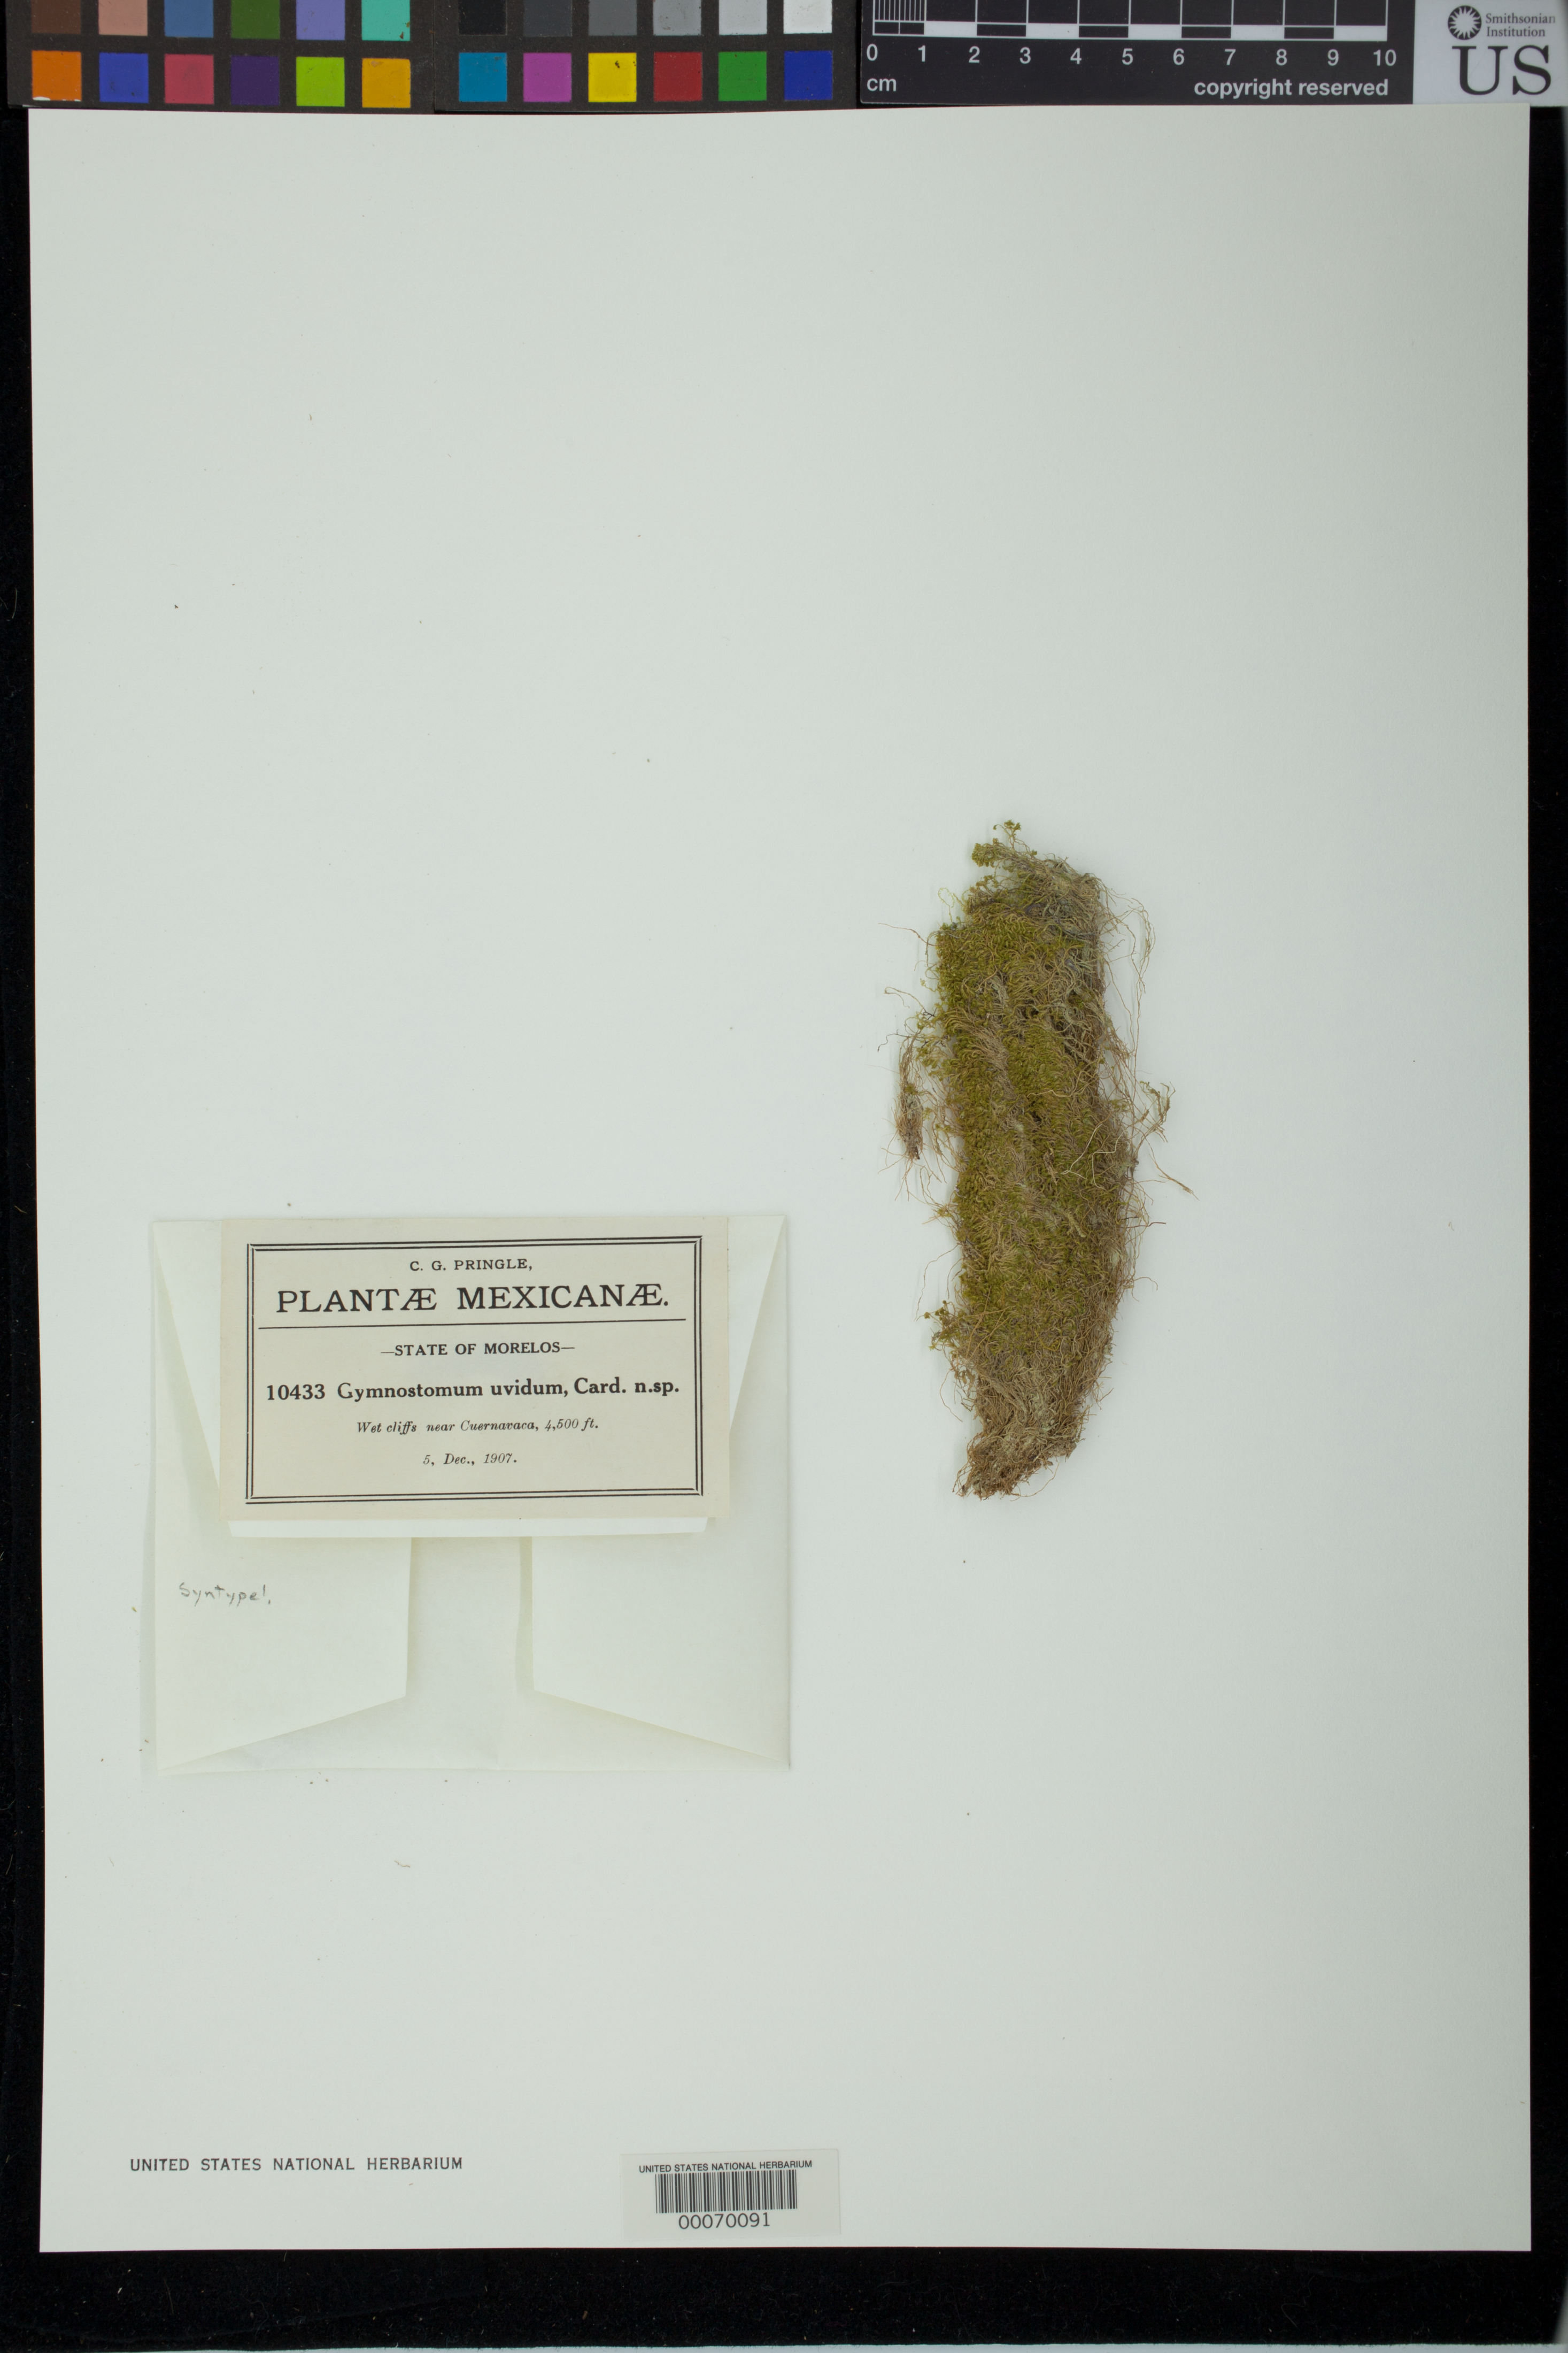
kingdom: Plantae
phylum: Bryophyta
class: Bryopsida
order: Pottiales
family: Pottiaceae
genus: Gymnostomum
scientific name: Gymnostomum uvidum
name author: Cardot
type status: Syntype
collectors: C. G. Pringle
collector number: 10433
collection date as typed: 05 Dec 1907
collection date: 1907-12-05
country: Mexico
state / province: Morelos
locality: Near Cuernavaca.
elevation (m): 1372